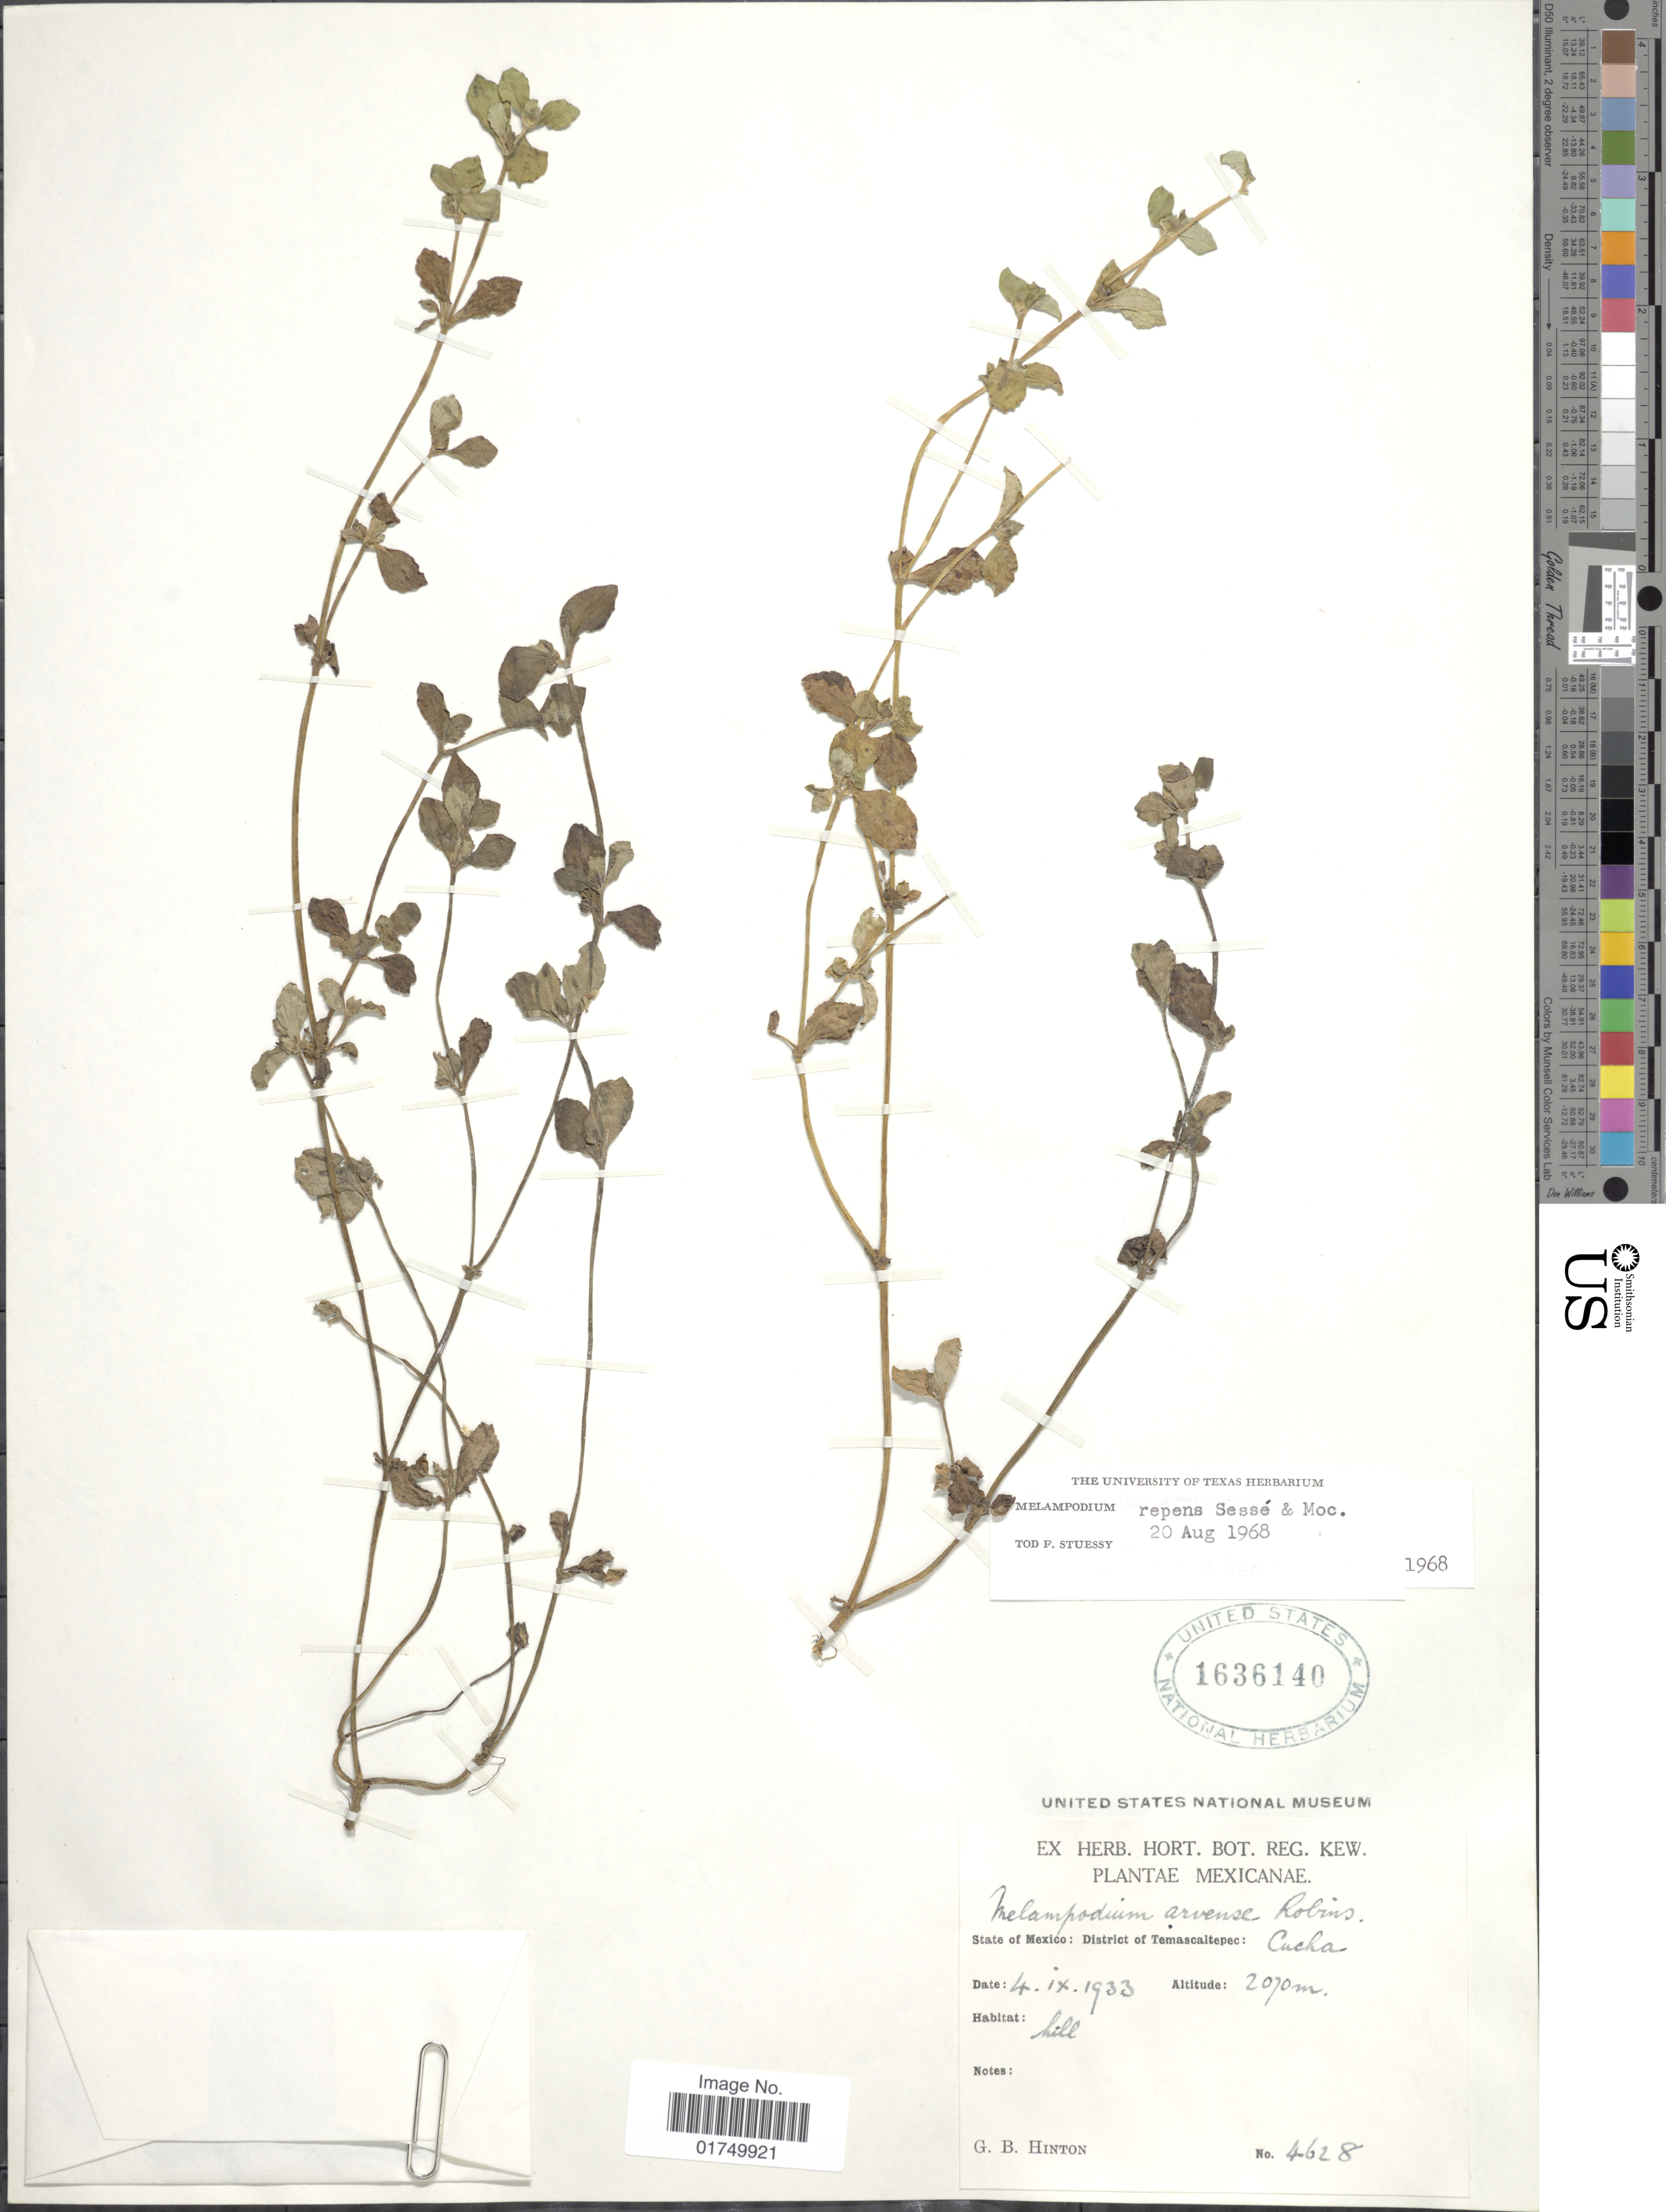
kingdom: Plantae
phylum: Tracheophyta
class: Magnoliopsida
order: Asterales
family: Asteraceae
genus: Melampodium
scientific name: Melampodium repens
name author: Sessé & Moc.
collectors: G. B. Hinton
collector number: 4628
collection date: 1933-09-04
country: Mexico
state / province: México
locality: State of Mexico: District of Temascaltepec: Cucha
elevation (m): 2070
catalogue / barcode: US 1636140